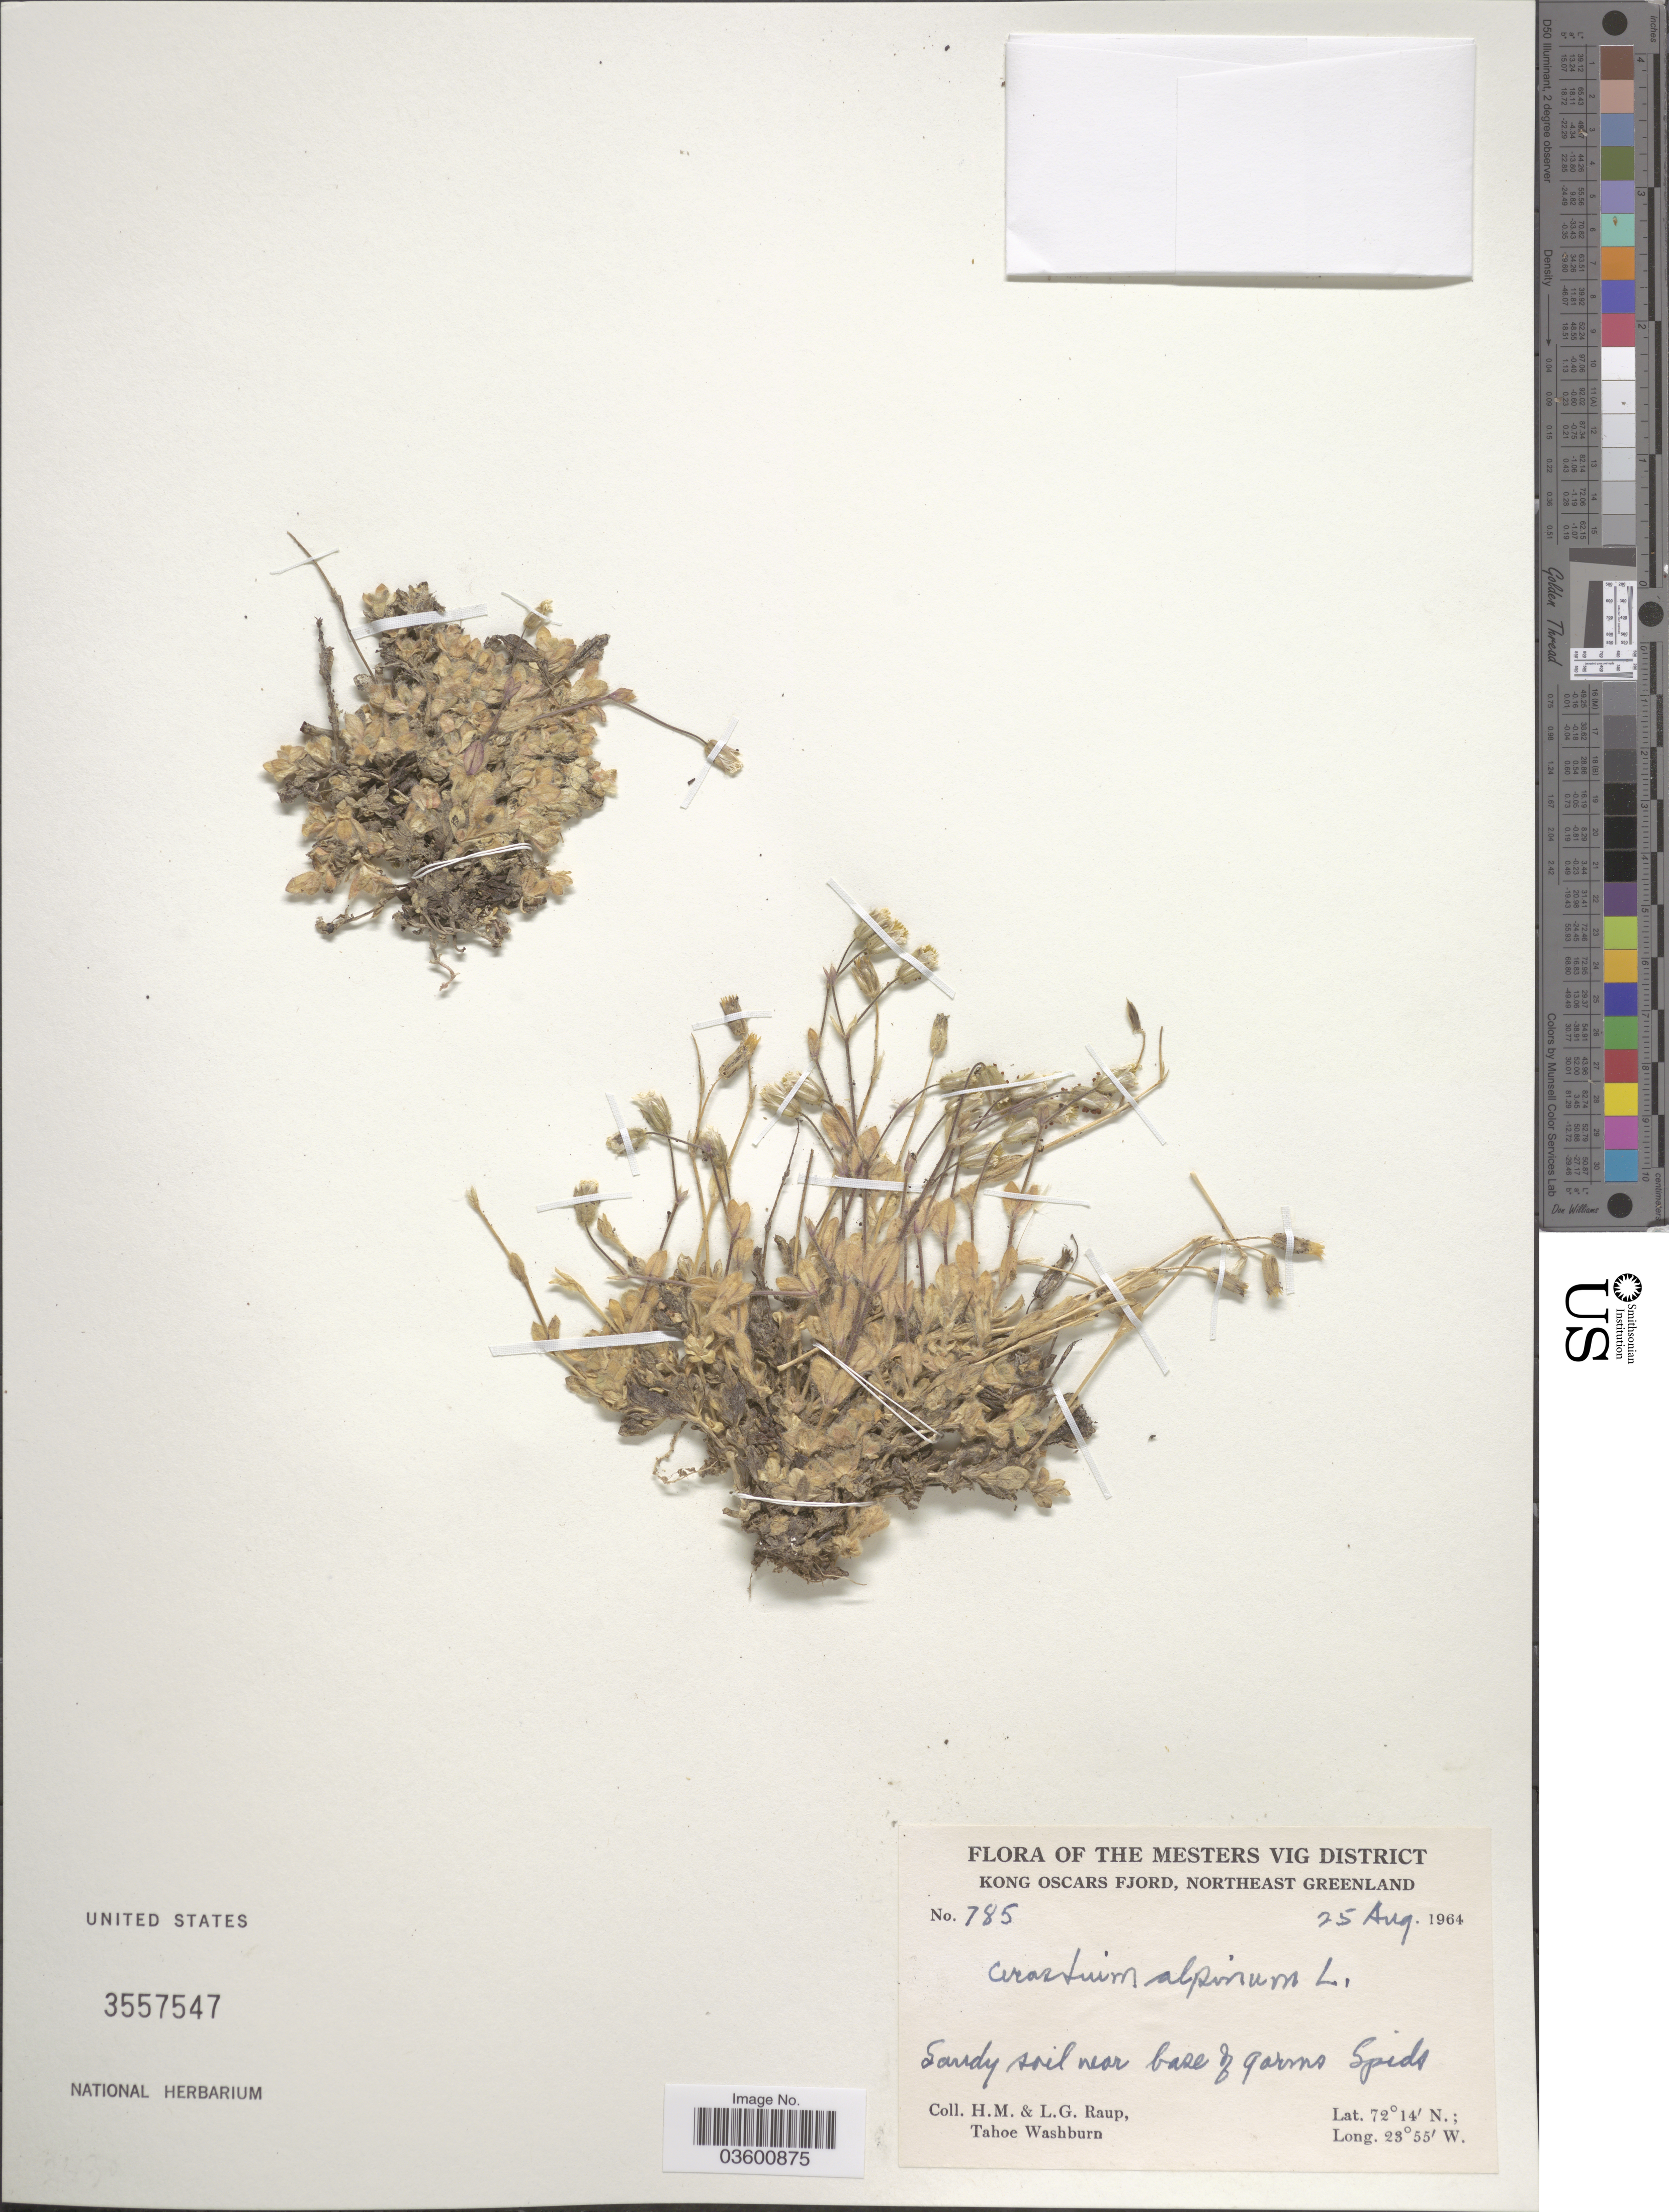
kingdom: Plantae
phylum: Tracheophyta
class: Magnoliopsida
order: Caryophyllales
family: Caryophyllaceae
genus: Cerastium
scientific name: Cerastium alpinum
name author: L.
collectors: H. Raup & L. Raup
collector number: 785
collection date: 1964-08-25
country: Greenland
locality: The Mesters Vig District. Kong Oscars Fjord, northeast Greenland.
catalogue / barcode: US 3557547